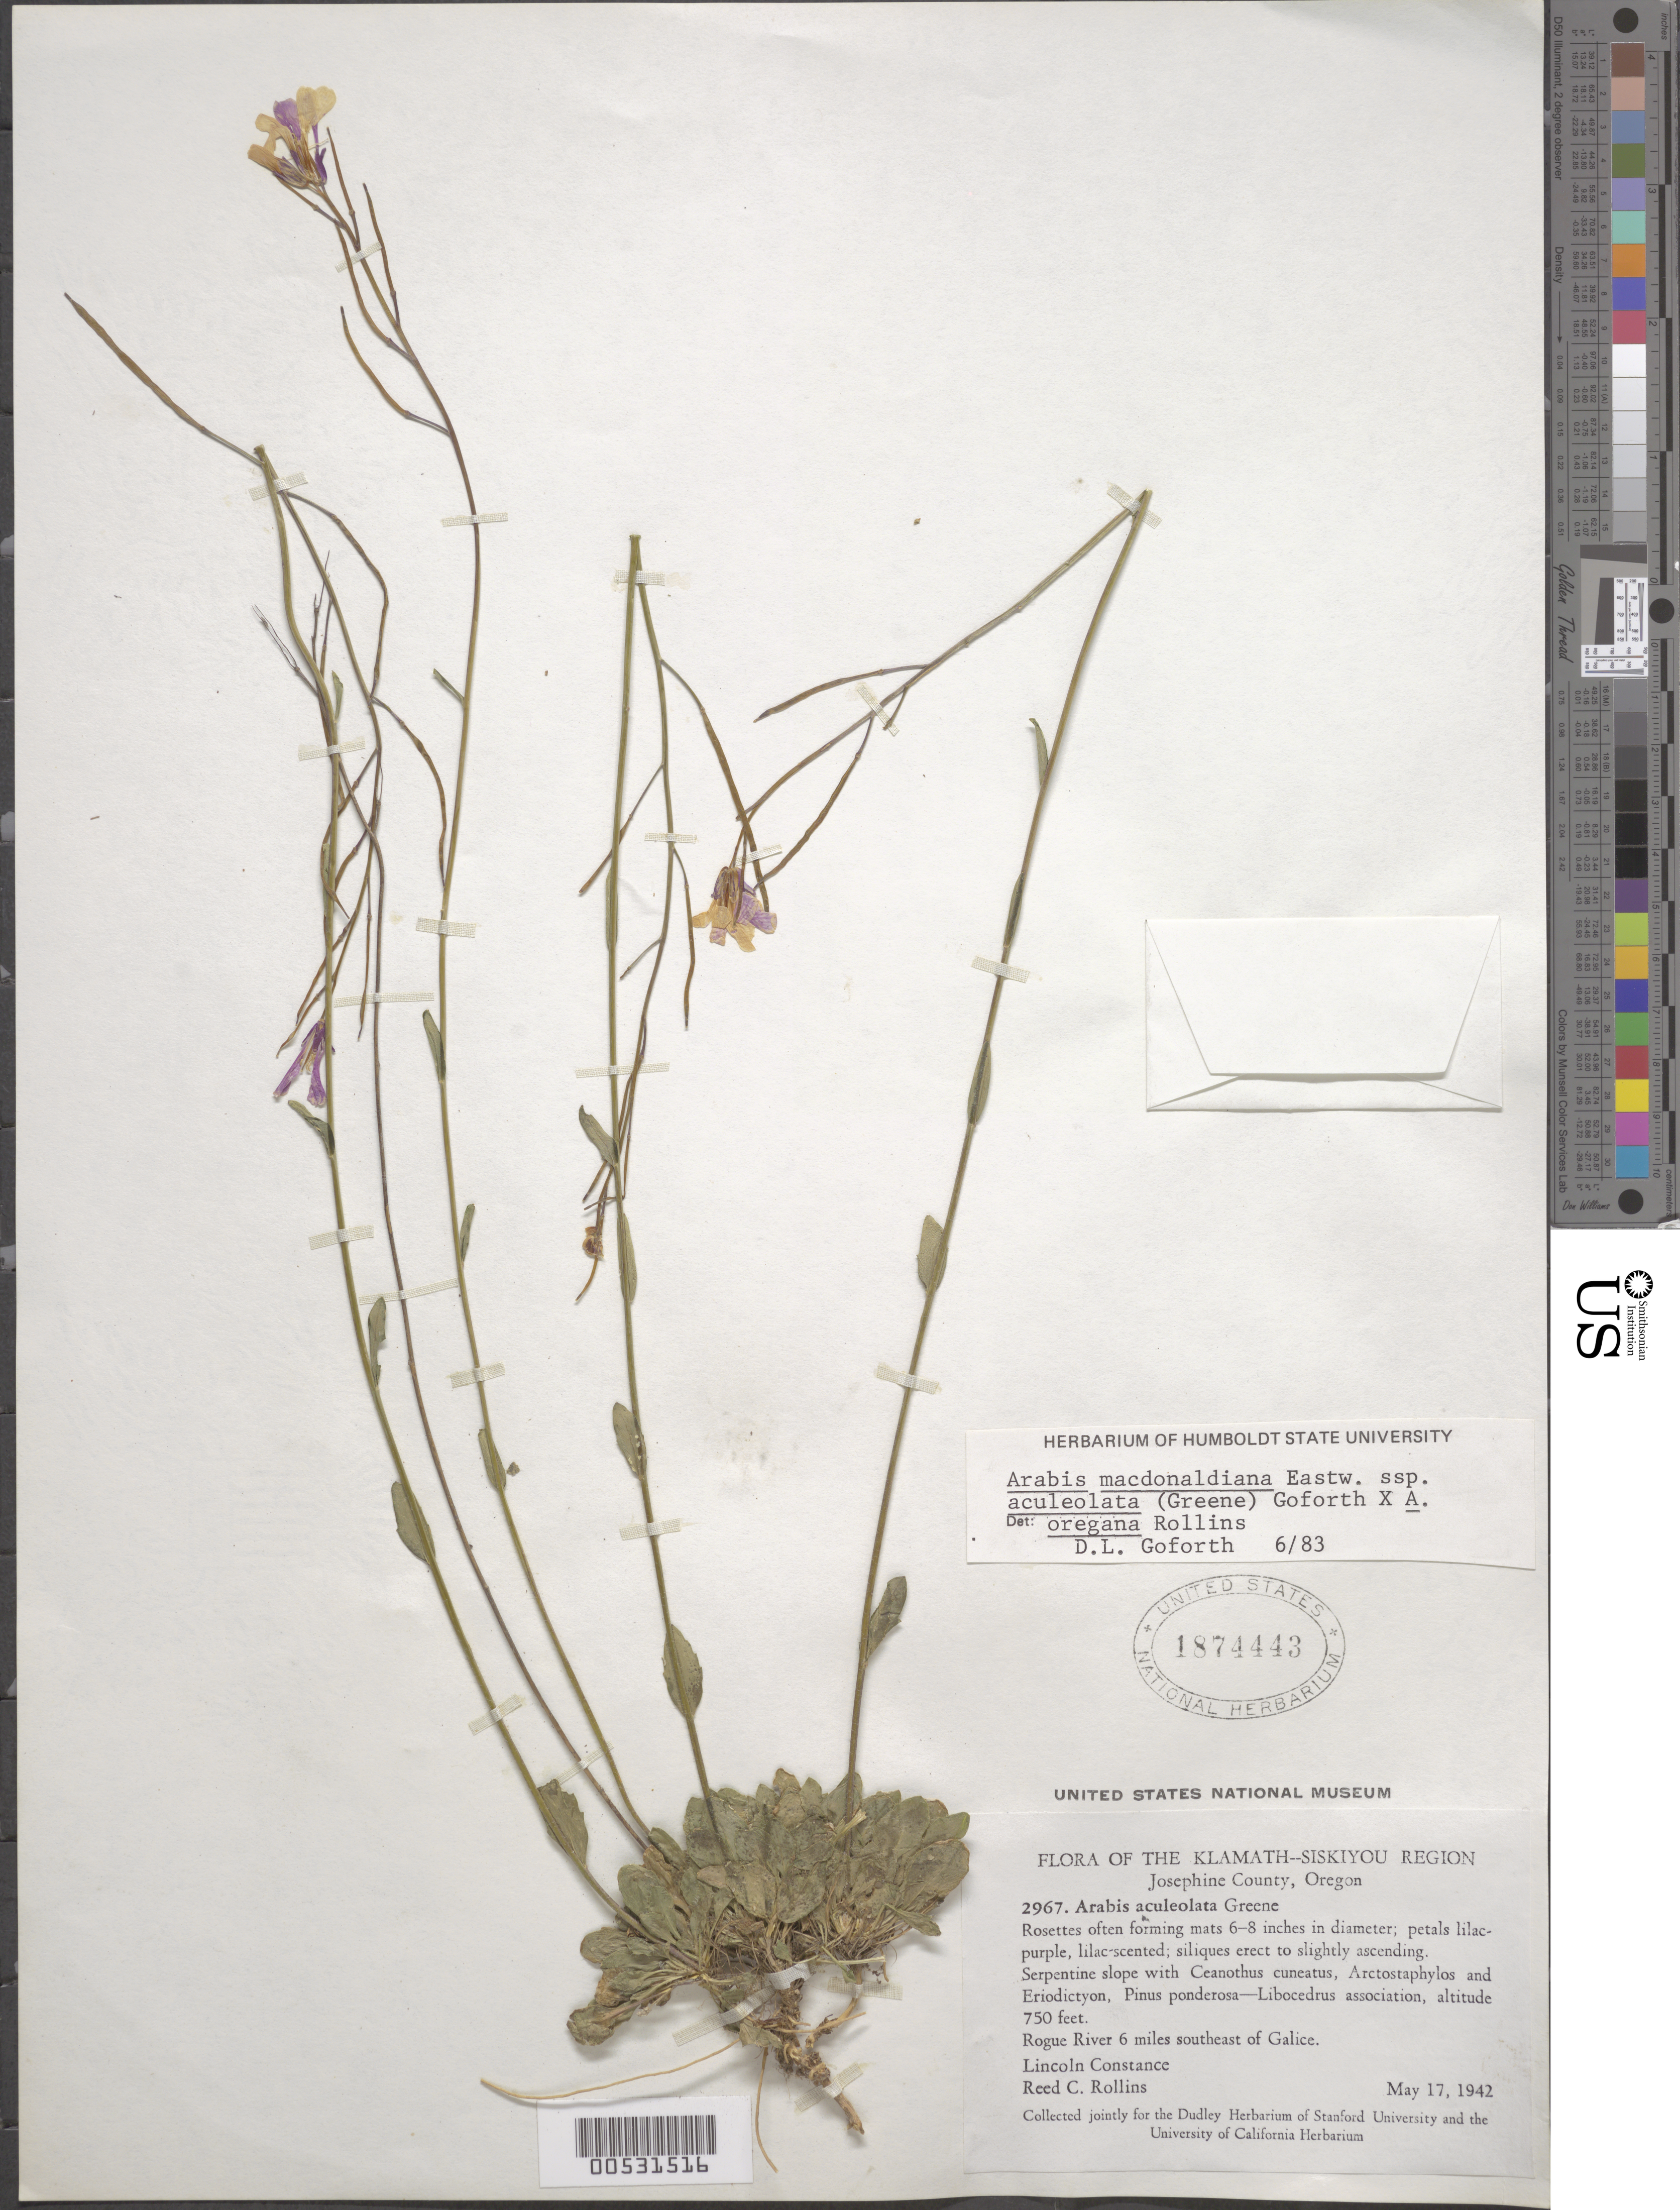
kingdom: Plantae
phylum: Tracheophyta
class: Magnoliopsida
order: Brassicales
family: Brassicaceae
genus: Arabis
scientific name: Arabis macdonaldiana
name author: Eastw.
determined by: Goforth, D. L.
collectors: R. C. Rollins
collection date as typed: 17 May 1942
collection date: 1942-05-17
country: United States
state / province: Oregon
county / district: Josephine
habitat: Serpentine slope with Ceanothus cuneatus, Arctostaphylos and Eriodictyon, Pinus ponderosa - Libocedrus association.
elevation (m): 228.6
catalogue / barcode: US 1874443